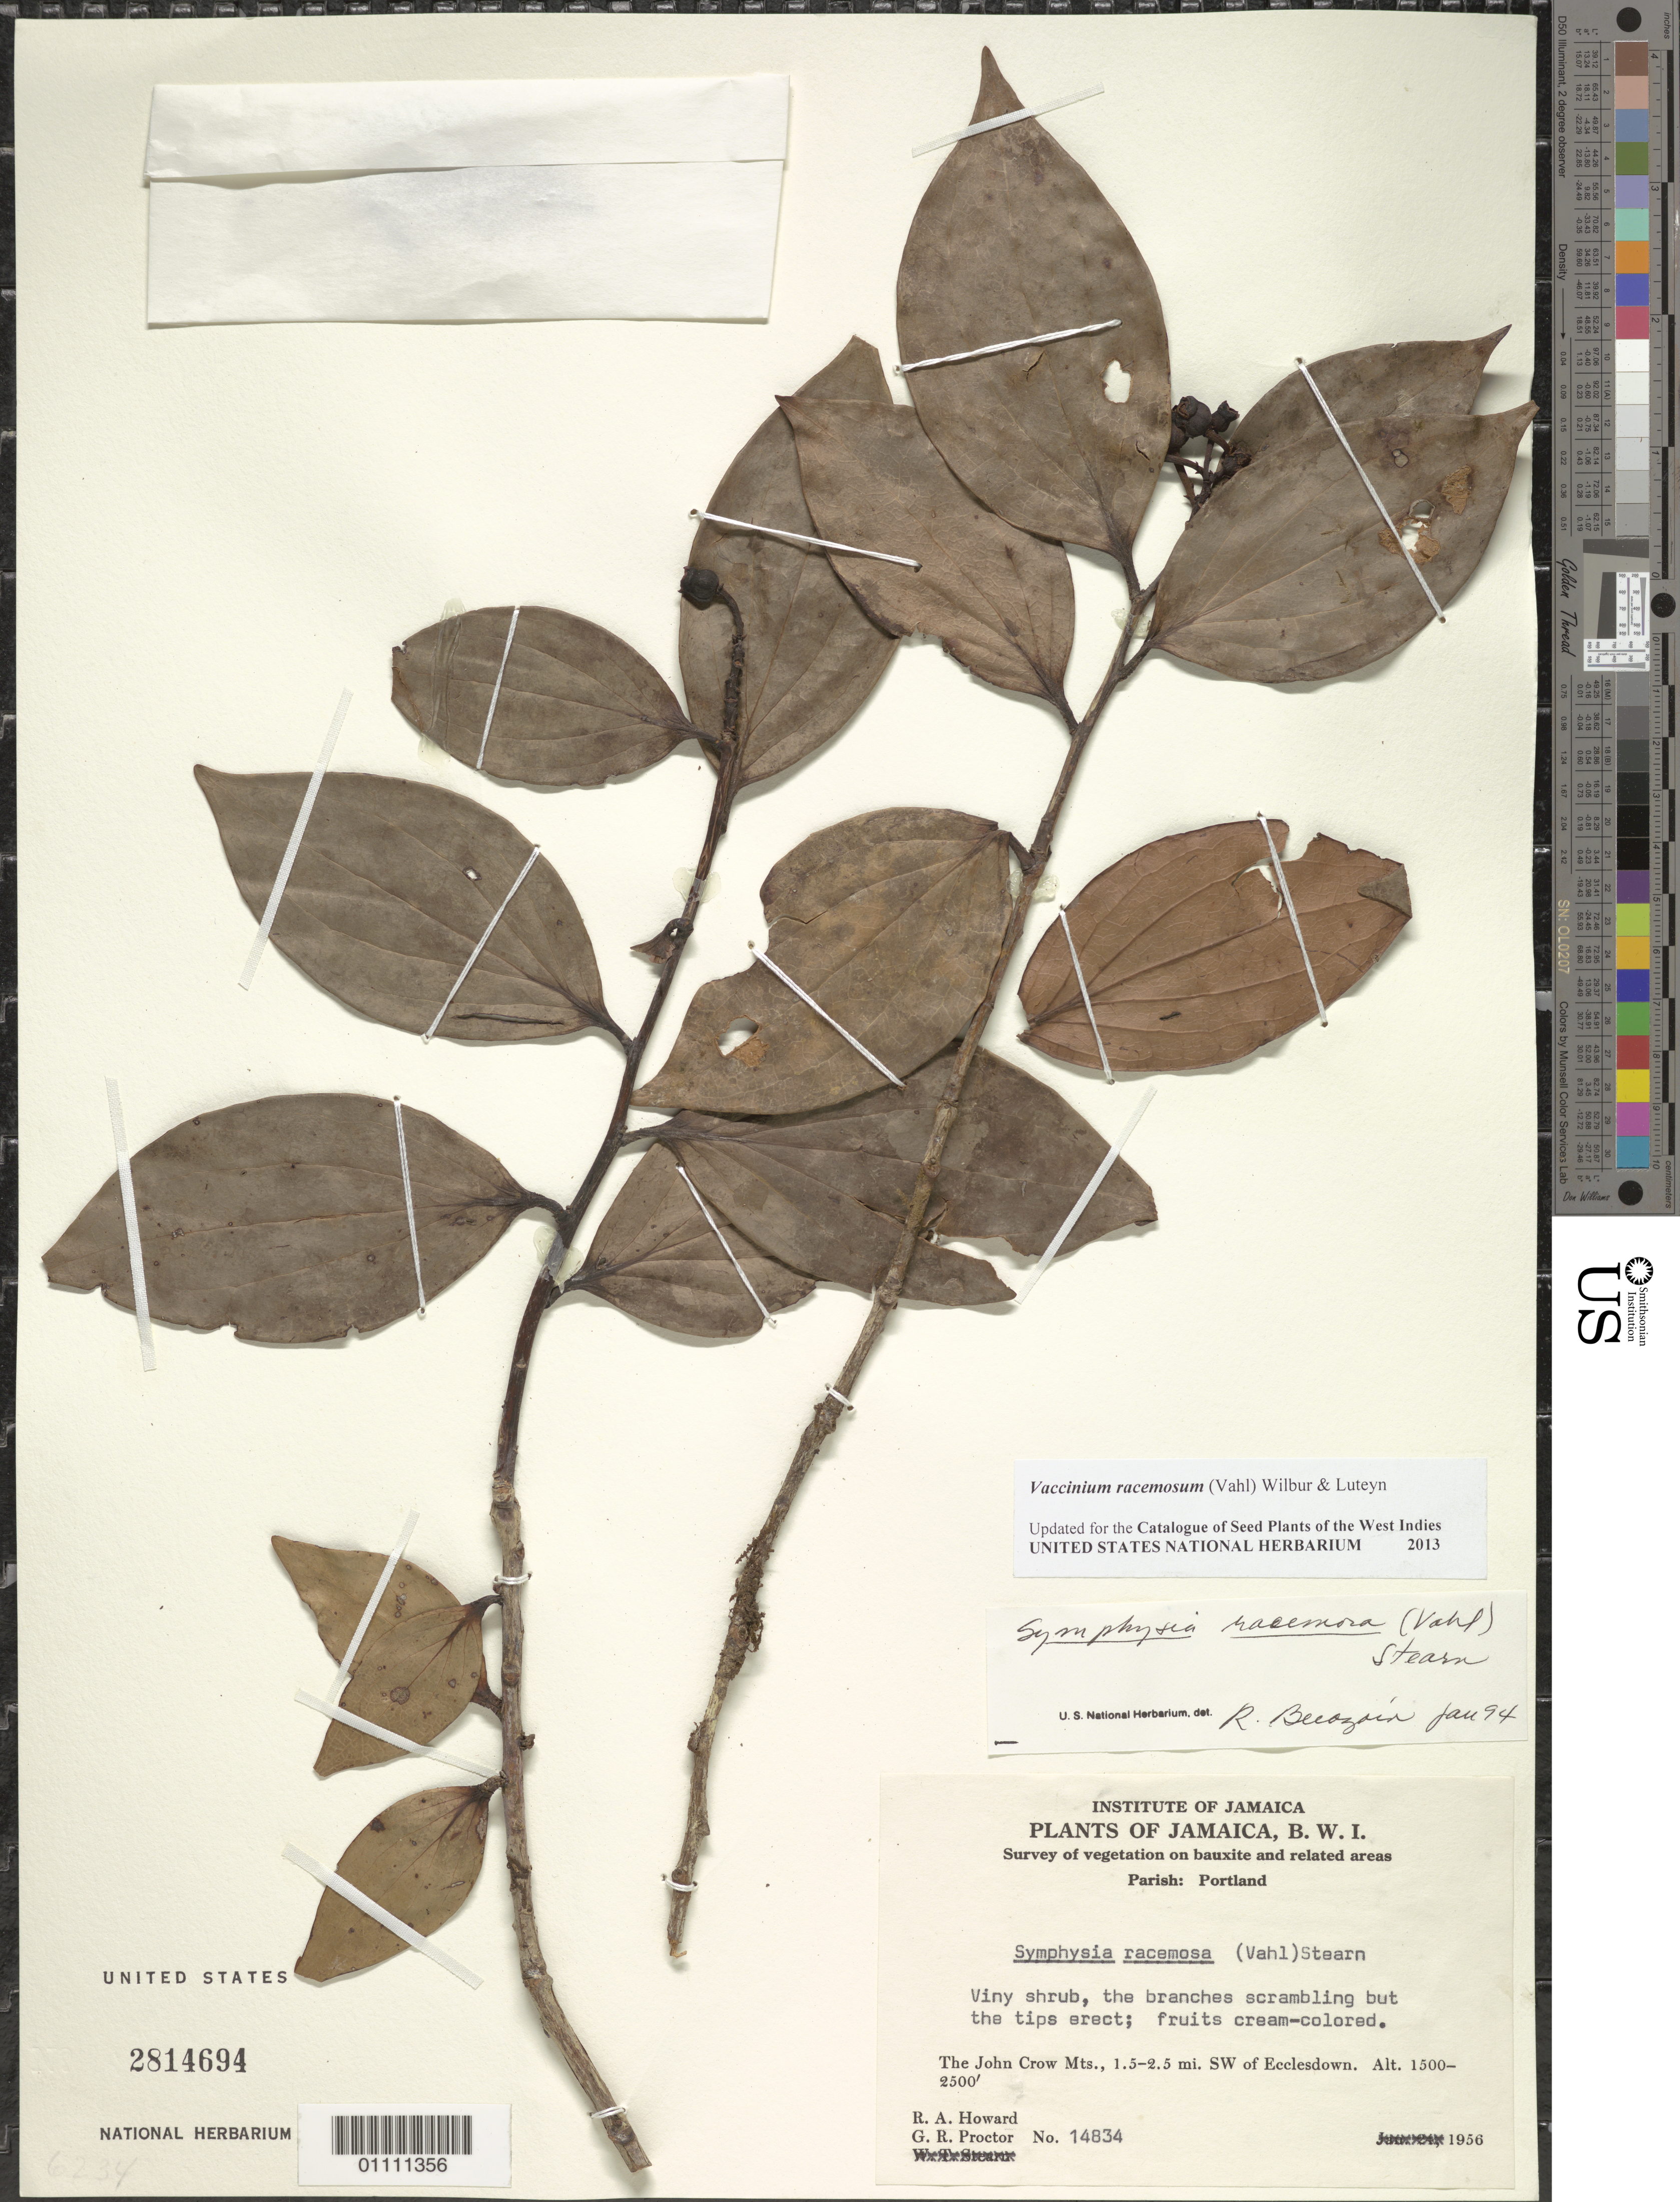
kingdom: Plantae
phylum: Tracheophyta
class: Magnoliopsida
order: Ericales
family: Ericaceae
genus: Vaccinium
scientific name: Vaccinium racemosum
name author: (Vahl) Wilbur & Luteyn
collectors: R. A. Howard & G. R. Proctor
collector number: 14834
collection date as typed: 1956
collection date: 1956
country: Jamaica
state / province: Portland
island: Jamaica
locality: The John Crow Mts. 1.5 - 2.5 mi. SW of Ecclesdown.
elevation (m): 457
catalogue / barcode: US 2814694